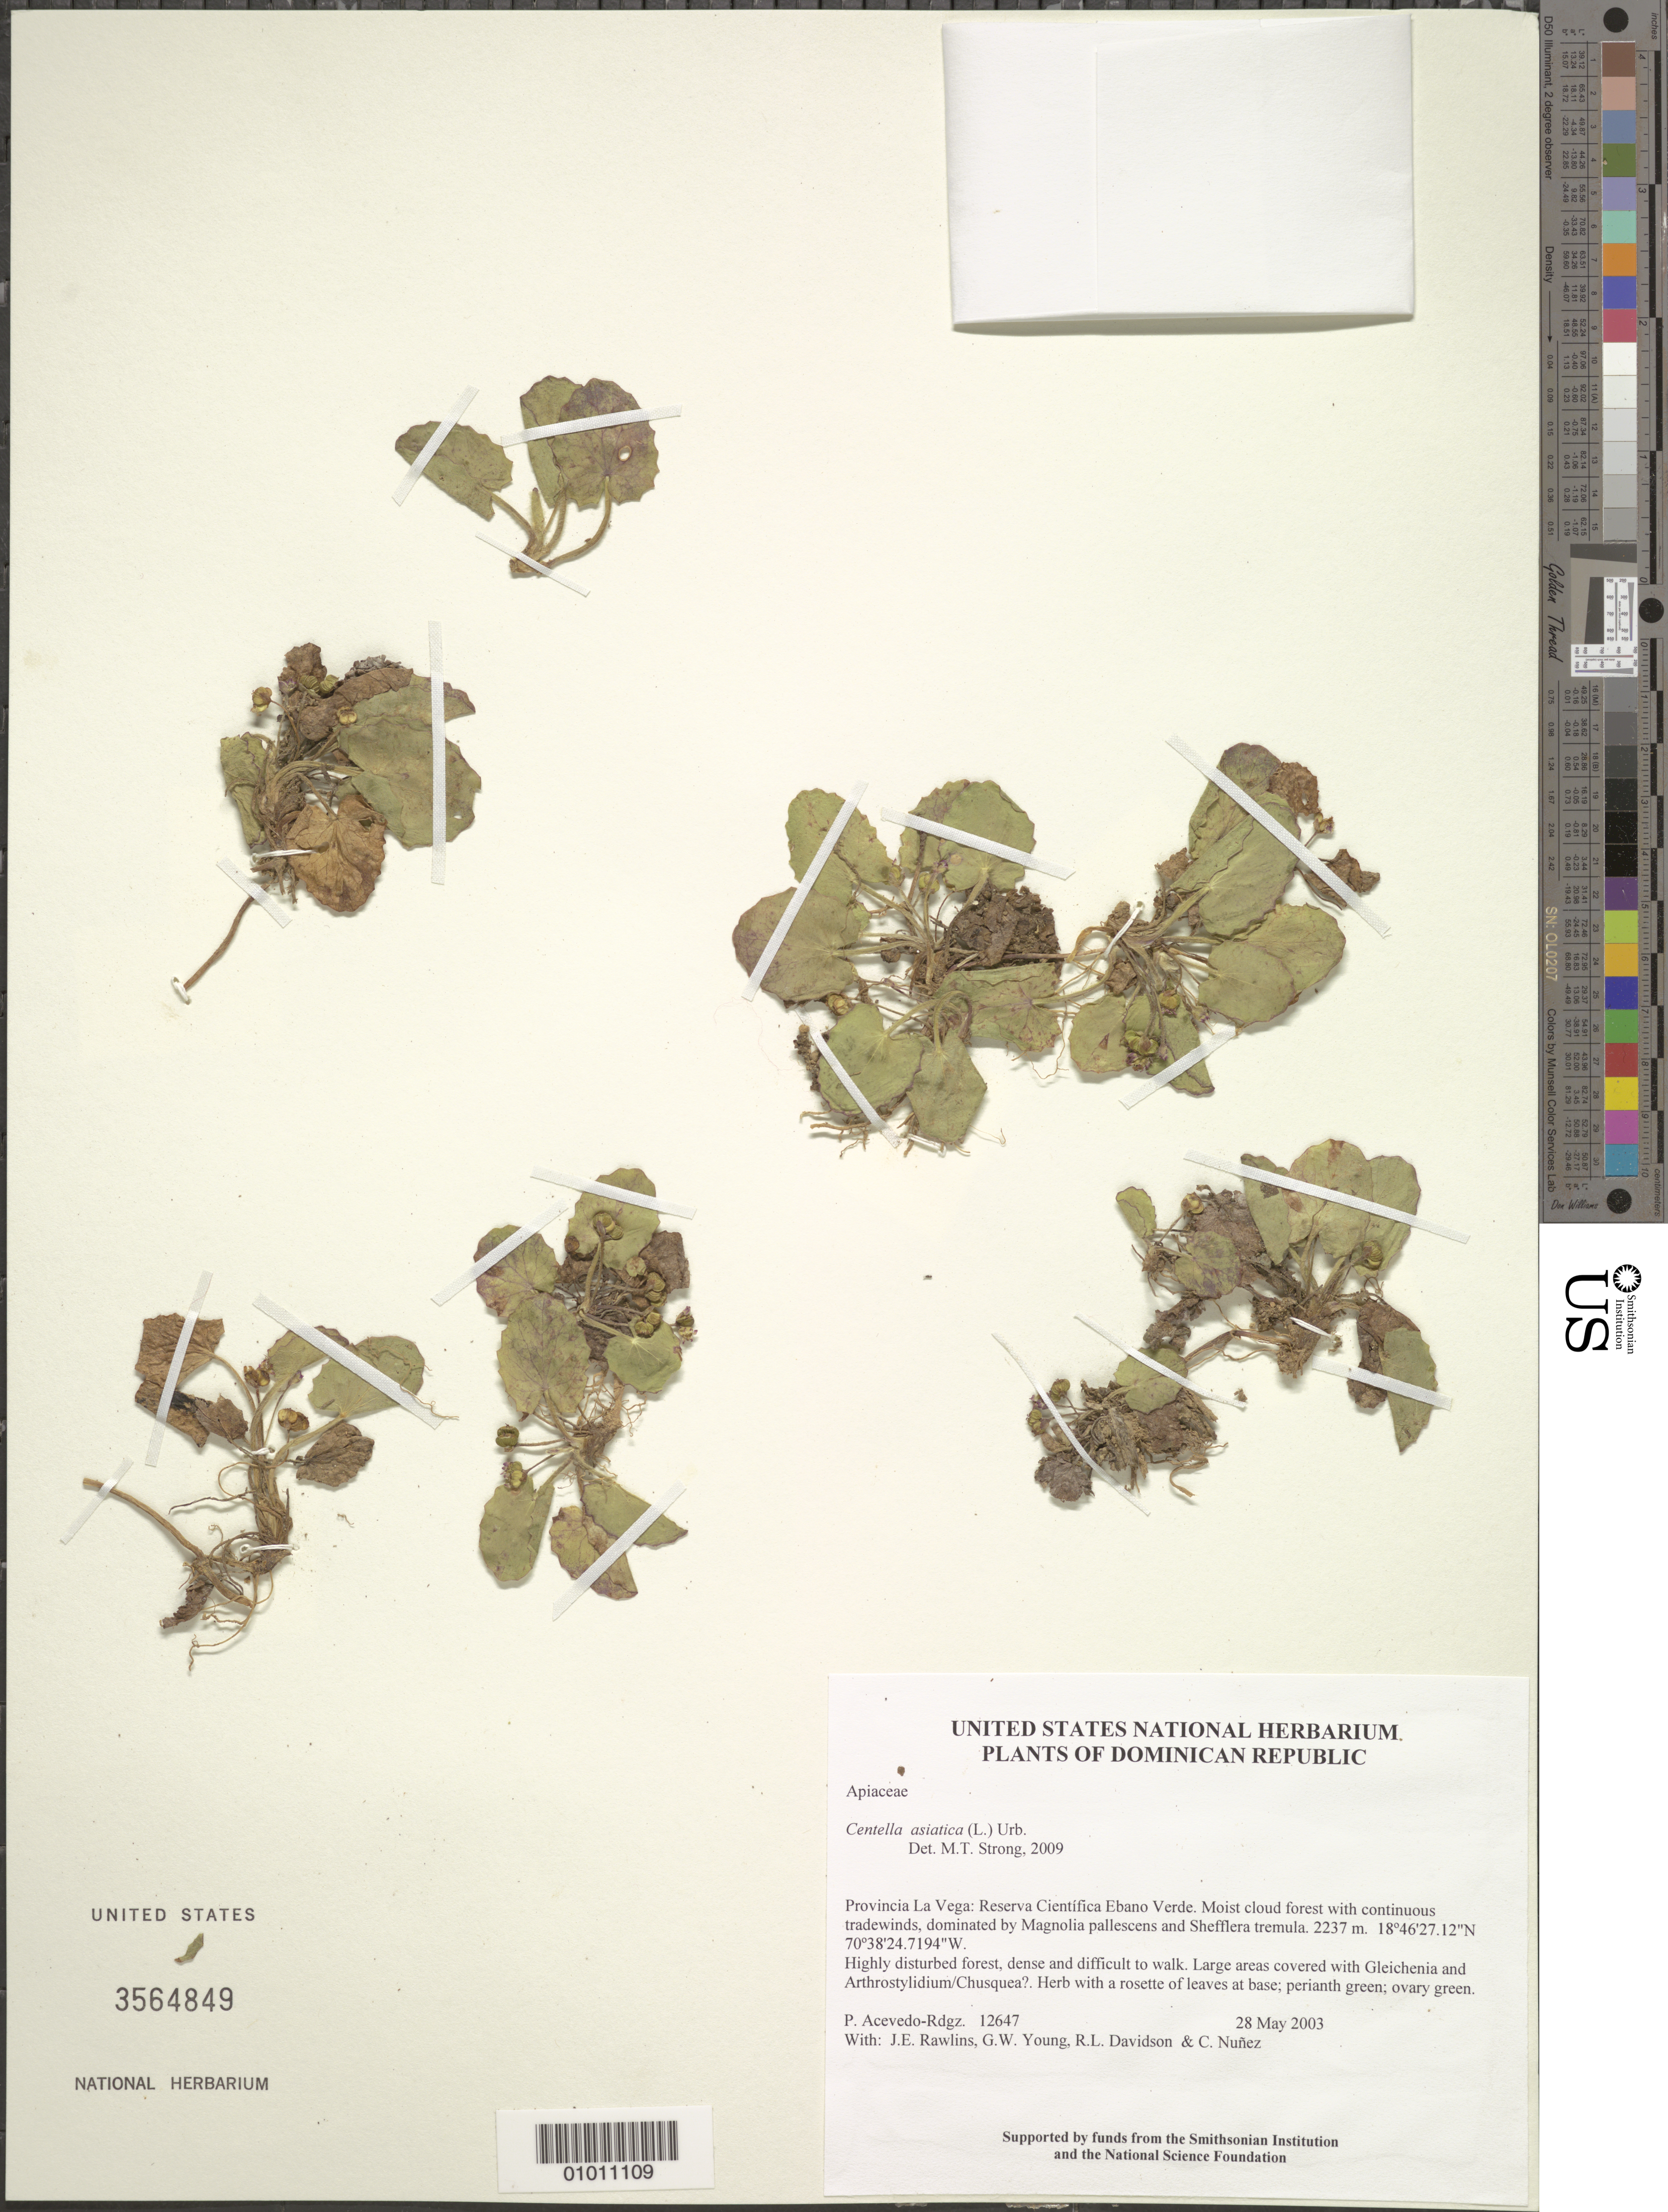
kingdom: Plantae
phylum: Tracheophyta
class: Magnoliopsida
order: Apiales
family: Apiaceae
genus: Centella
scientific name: Centella asiatica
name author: (L.) Urb.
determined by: Strong, M. T., (US), Smithsonian Institution - National Museum of Natural History (UNITED STATES)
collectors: P. Acevedo-Rodr., J. Rawlins, G. Young, R. Davidson & C. Nunez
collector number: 12647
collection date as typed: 28 May 2003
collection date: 2003-05-28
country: Dominican Republic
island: Hispaniola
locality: Provincia La Vega: Reserva Científica Ebano Verde. Moist cloud forest with continuous tradewinds, dominated by Magnolia pallescens and Shefflera tremula.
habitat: Highly disturbed forest, dense and difficult to walk. Large areas covered with Gleichenia and Arthrostylidium/Chusquea?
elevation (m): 2237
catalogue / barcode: US 3564849